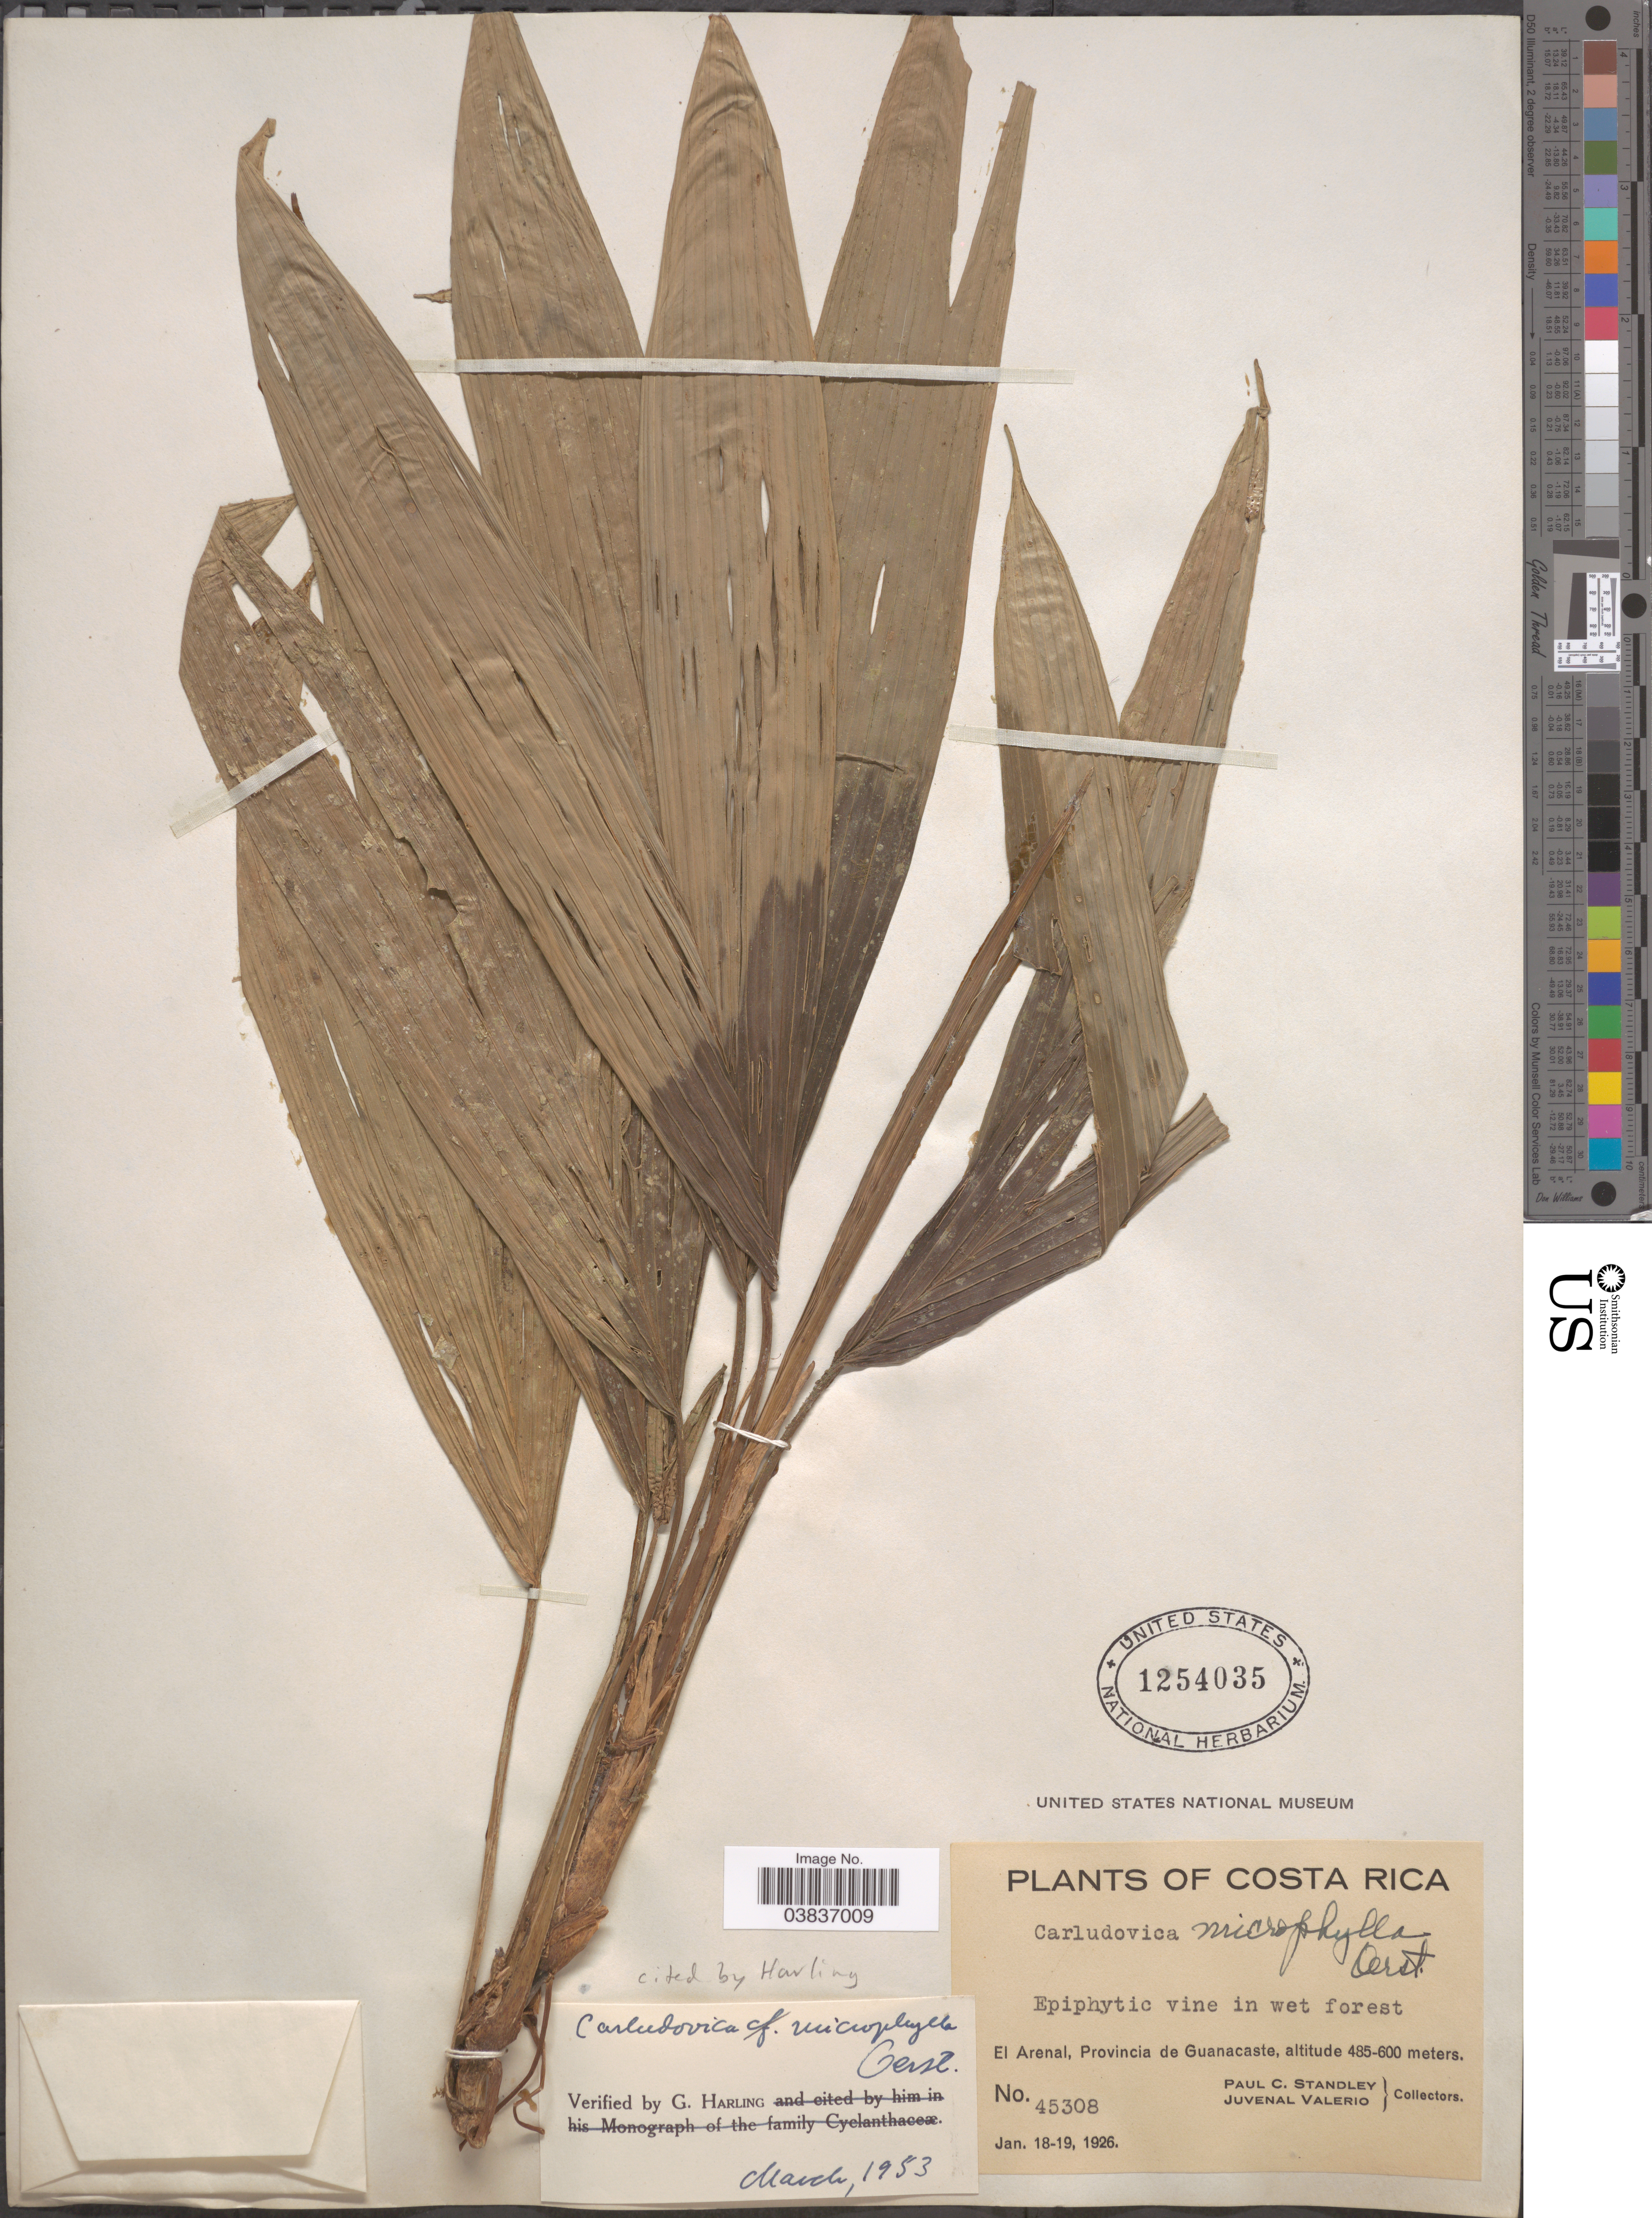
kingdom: Plantae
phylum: Tracheophyta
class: Liliopsida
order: Pandanales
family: Cyclanthaceae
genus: Asplundia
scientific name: Asplundia microphylla subsp. microphylla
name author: Harling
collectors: P. C. Standley & J. Valerio R.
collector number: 45308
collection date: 1926-01-18/1926-01-19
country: Costa Rica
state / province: Guanacaste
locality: El Arenal.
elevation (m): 485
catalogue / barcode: US 1254035